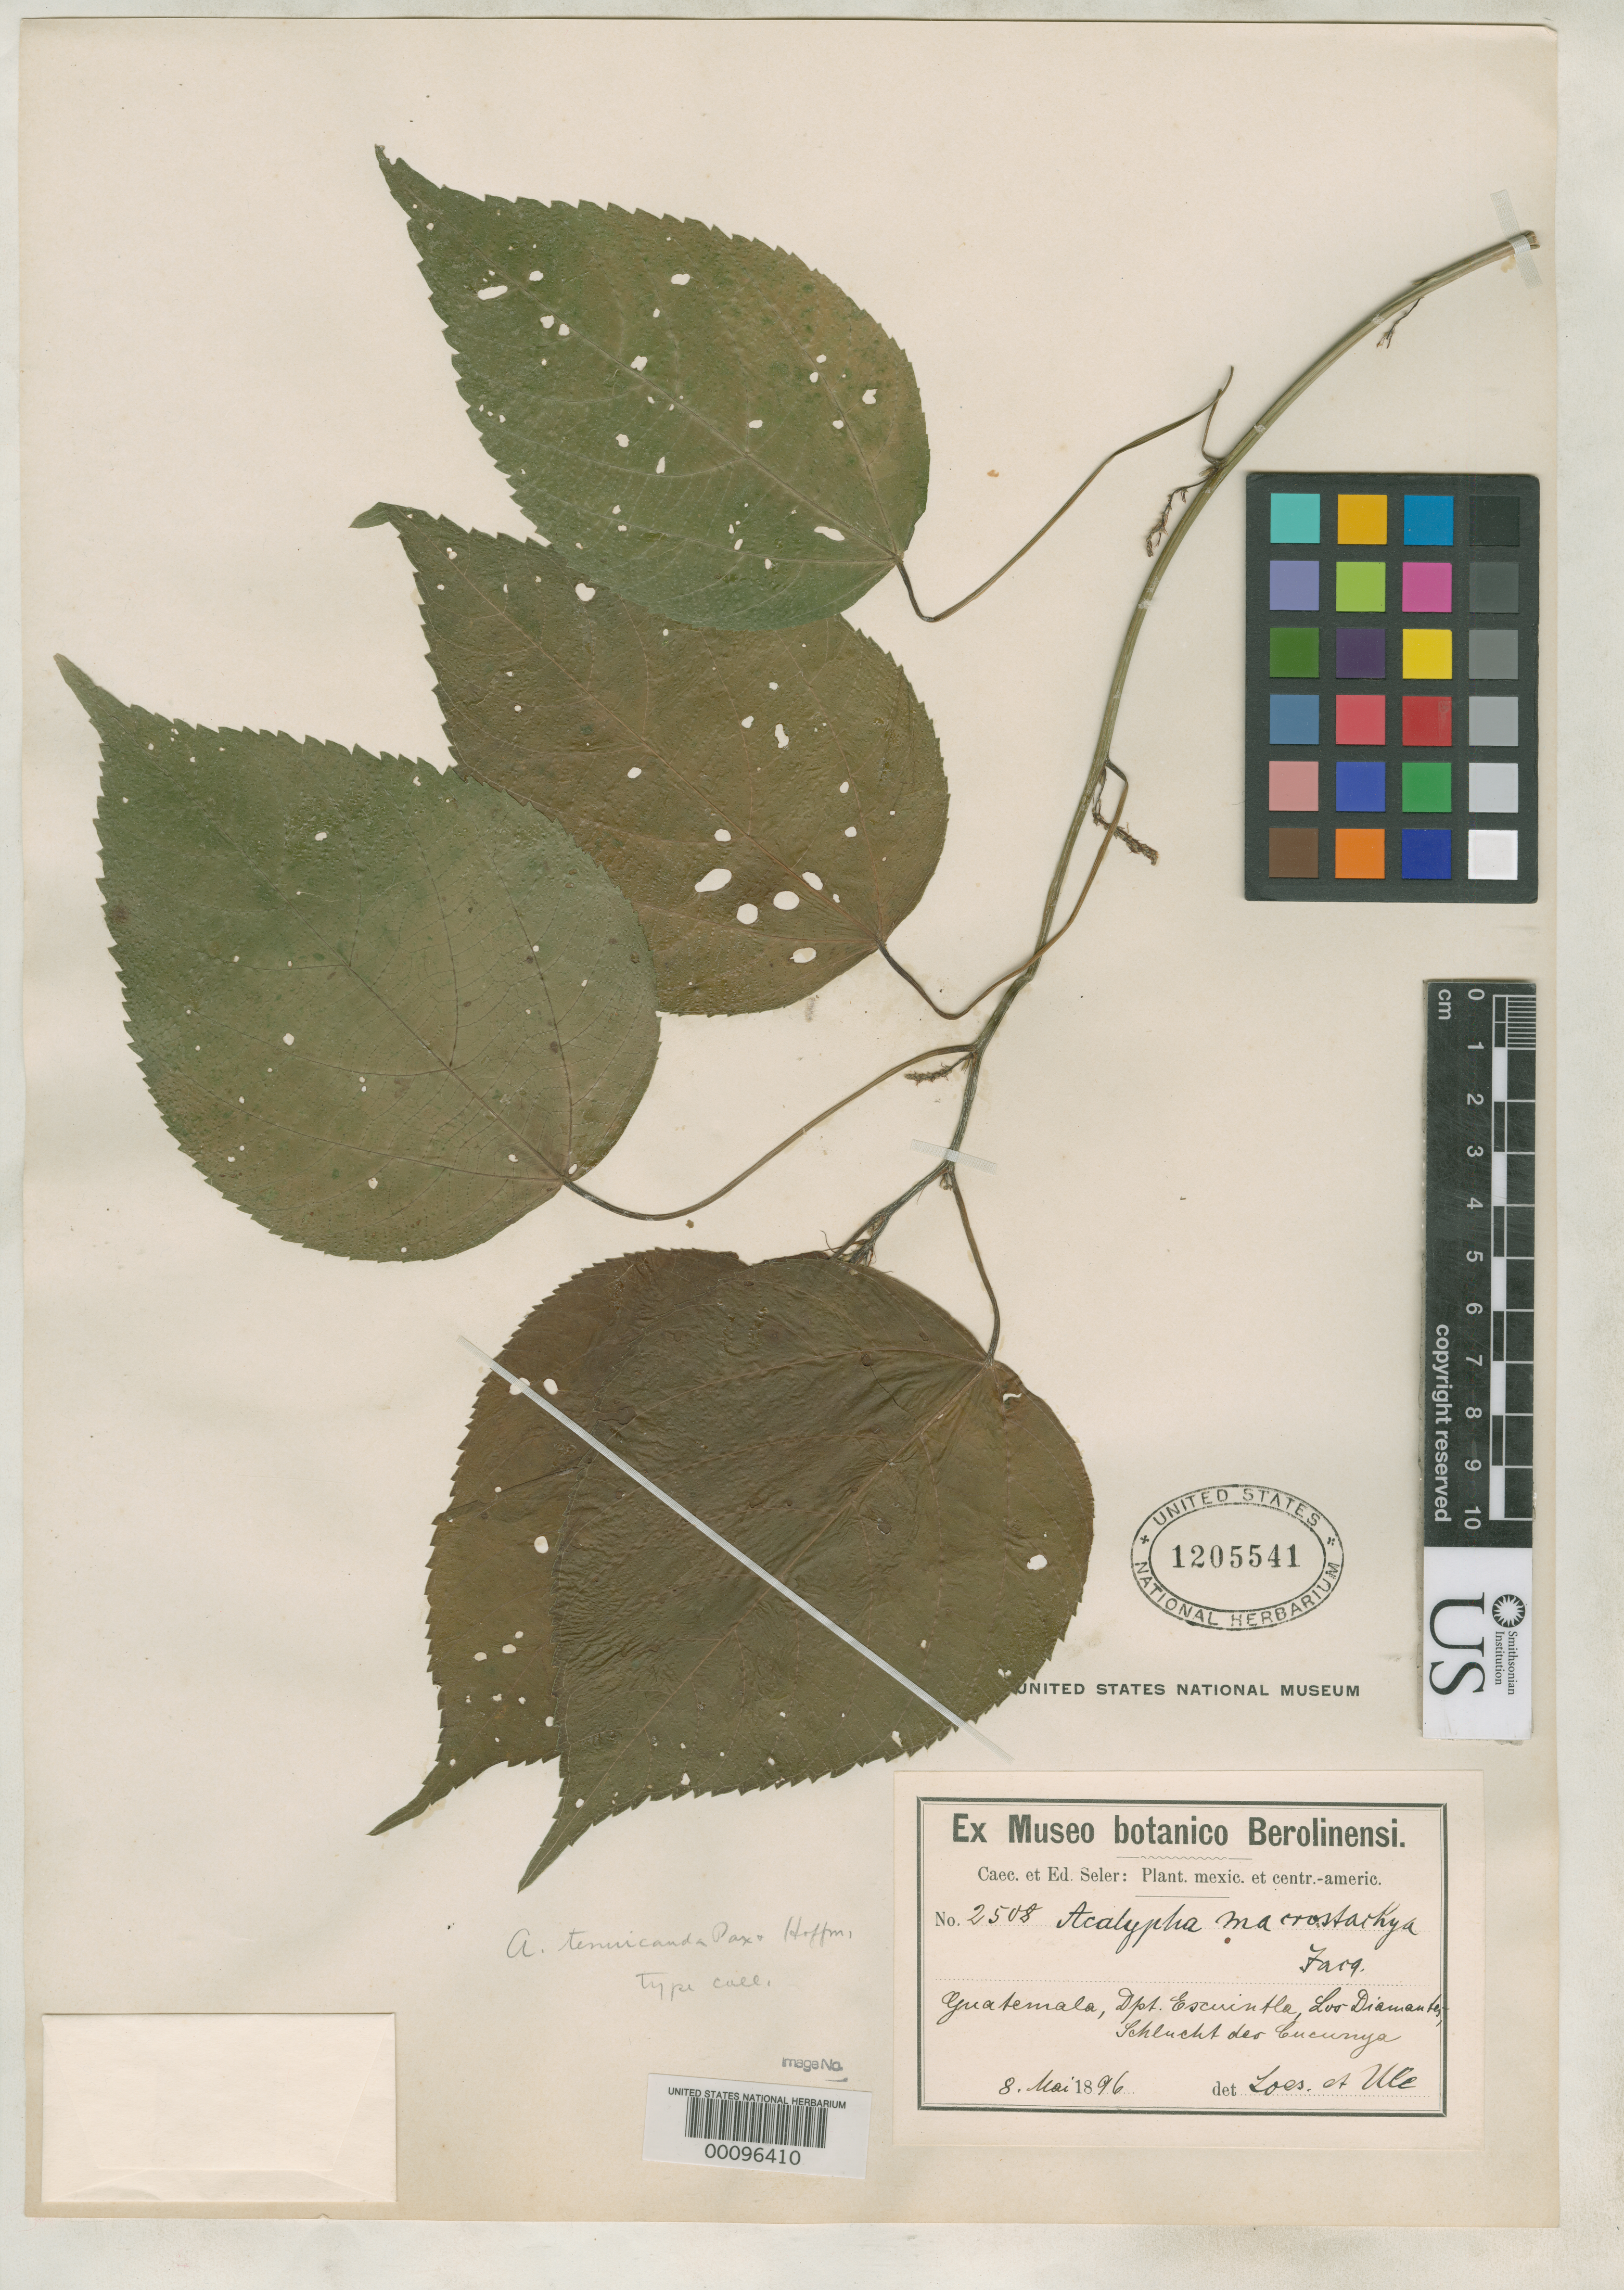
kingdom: Plantae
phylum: Tracheophyta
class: Magnoliopsida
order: Malpighiales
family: Euphorbiaceae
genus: Acalypha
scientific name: Acalypha tenuicauda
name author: Pax & K. Hoffm. in Engl.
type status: Isotype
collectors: C. Seler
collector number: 2508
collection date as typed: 08 May 1896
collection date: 1896-05-08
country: Guatemala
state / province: Escuintla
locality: Loddiamantes, Cucunya.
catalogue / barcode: US 1205541